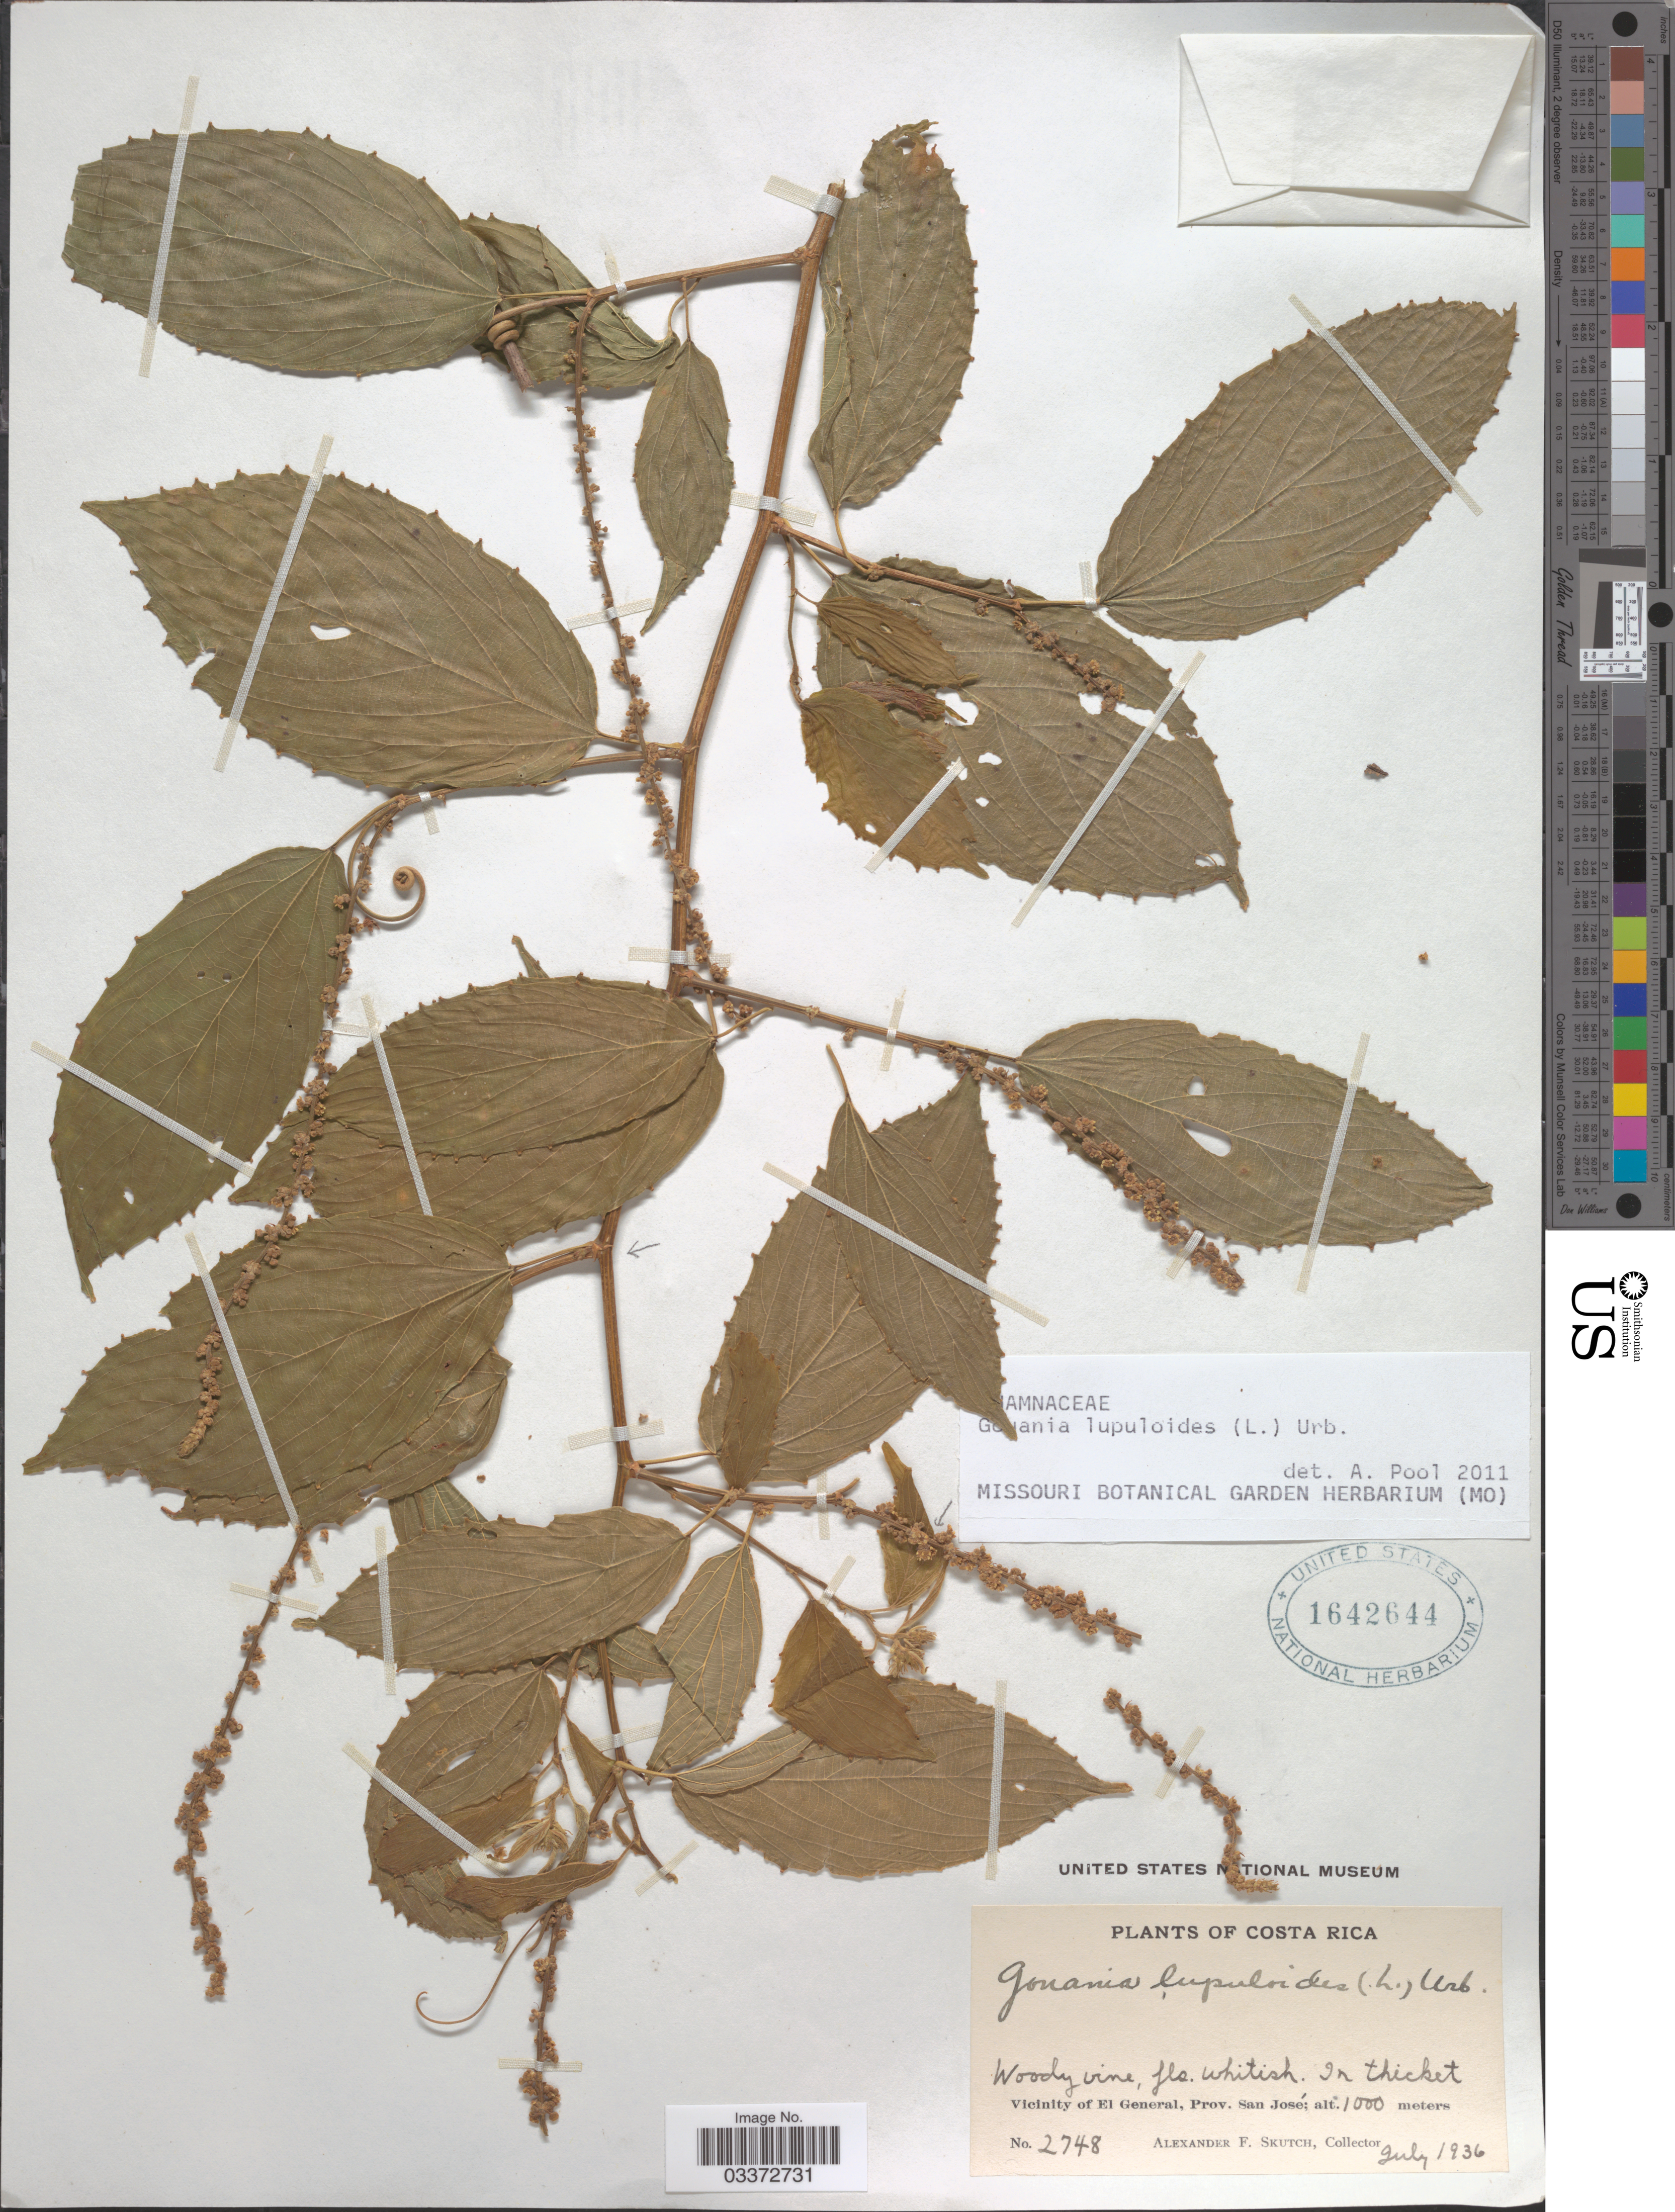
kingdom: Plantae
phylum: Tracheophyta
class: Magnoliopsida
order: Rosales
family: Rhamnaceae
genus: Gouania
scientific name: Gouania lupuloides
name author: (L.) Urb.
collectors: A. F. Skutch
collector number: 2748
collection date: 1936-07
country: Costa Rica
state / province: San José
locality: Vicinity of El General.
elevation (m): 1000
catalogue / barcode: US 1642644